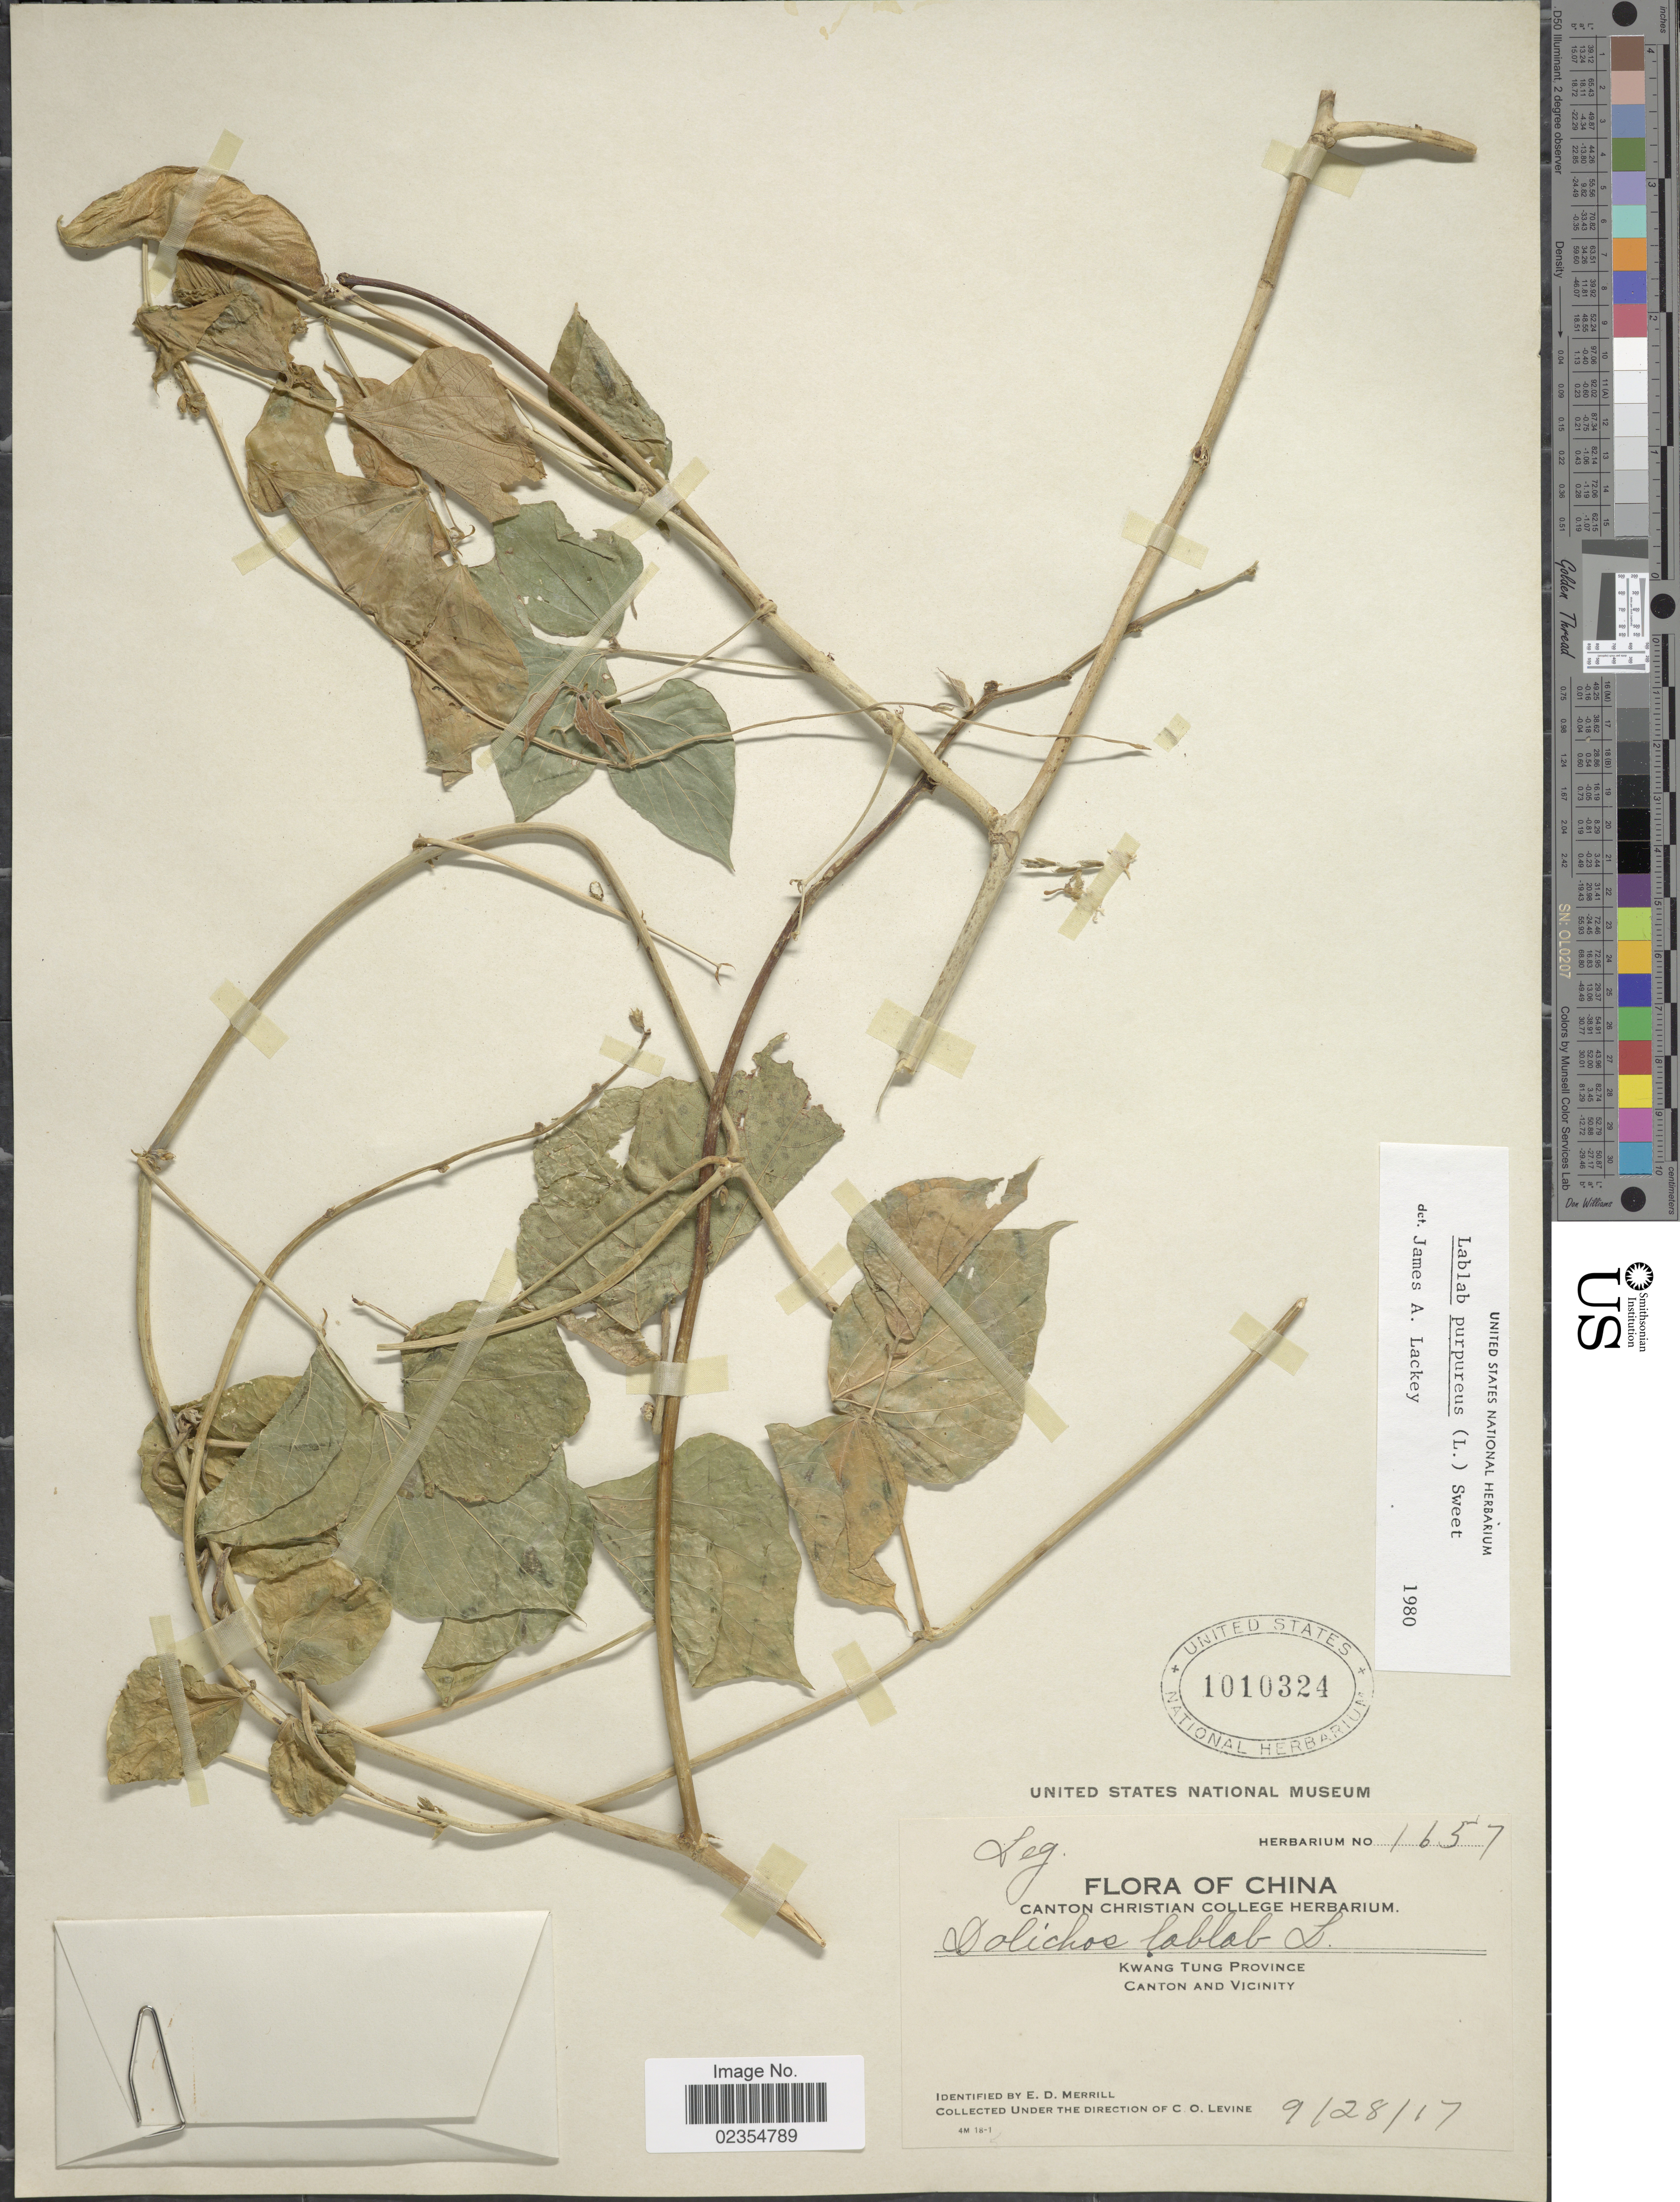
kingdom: Plantae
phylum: Tracheophyta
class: Magnoliopsida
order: Fabales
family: Fabaceae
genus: Lablab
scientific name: Lablab purpureus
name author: (L.) Sweet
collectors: C. O. Levine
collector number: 1657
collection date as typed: Transcribed d/m/y: 28/9/17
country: China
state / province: Guangdong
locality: Kwang Tung Province, Canton and Vicinity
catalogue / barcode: US 1010324